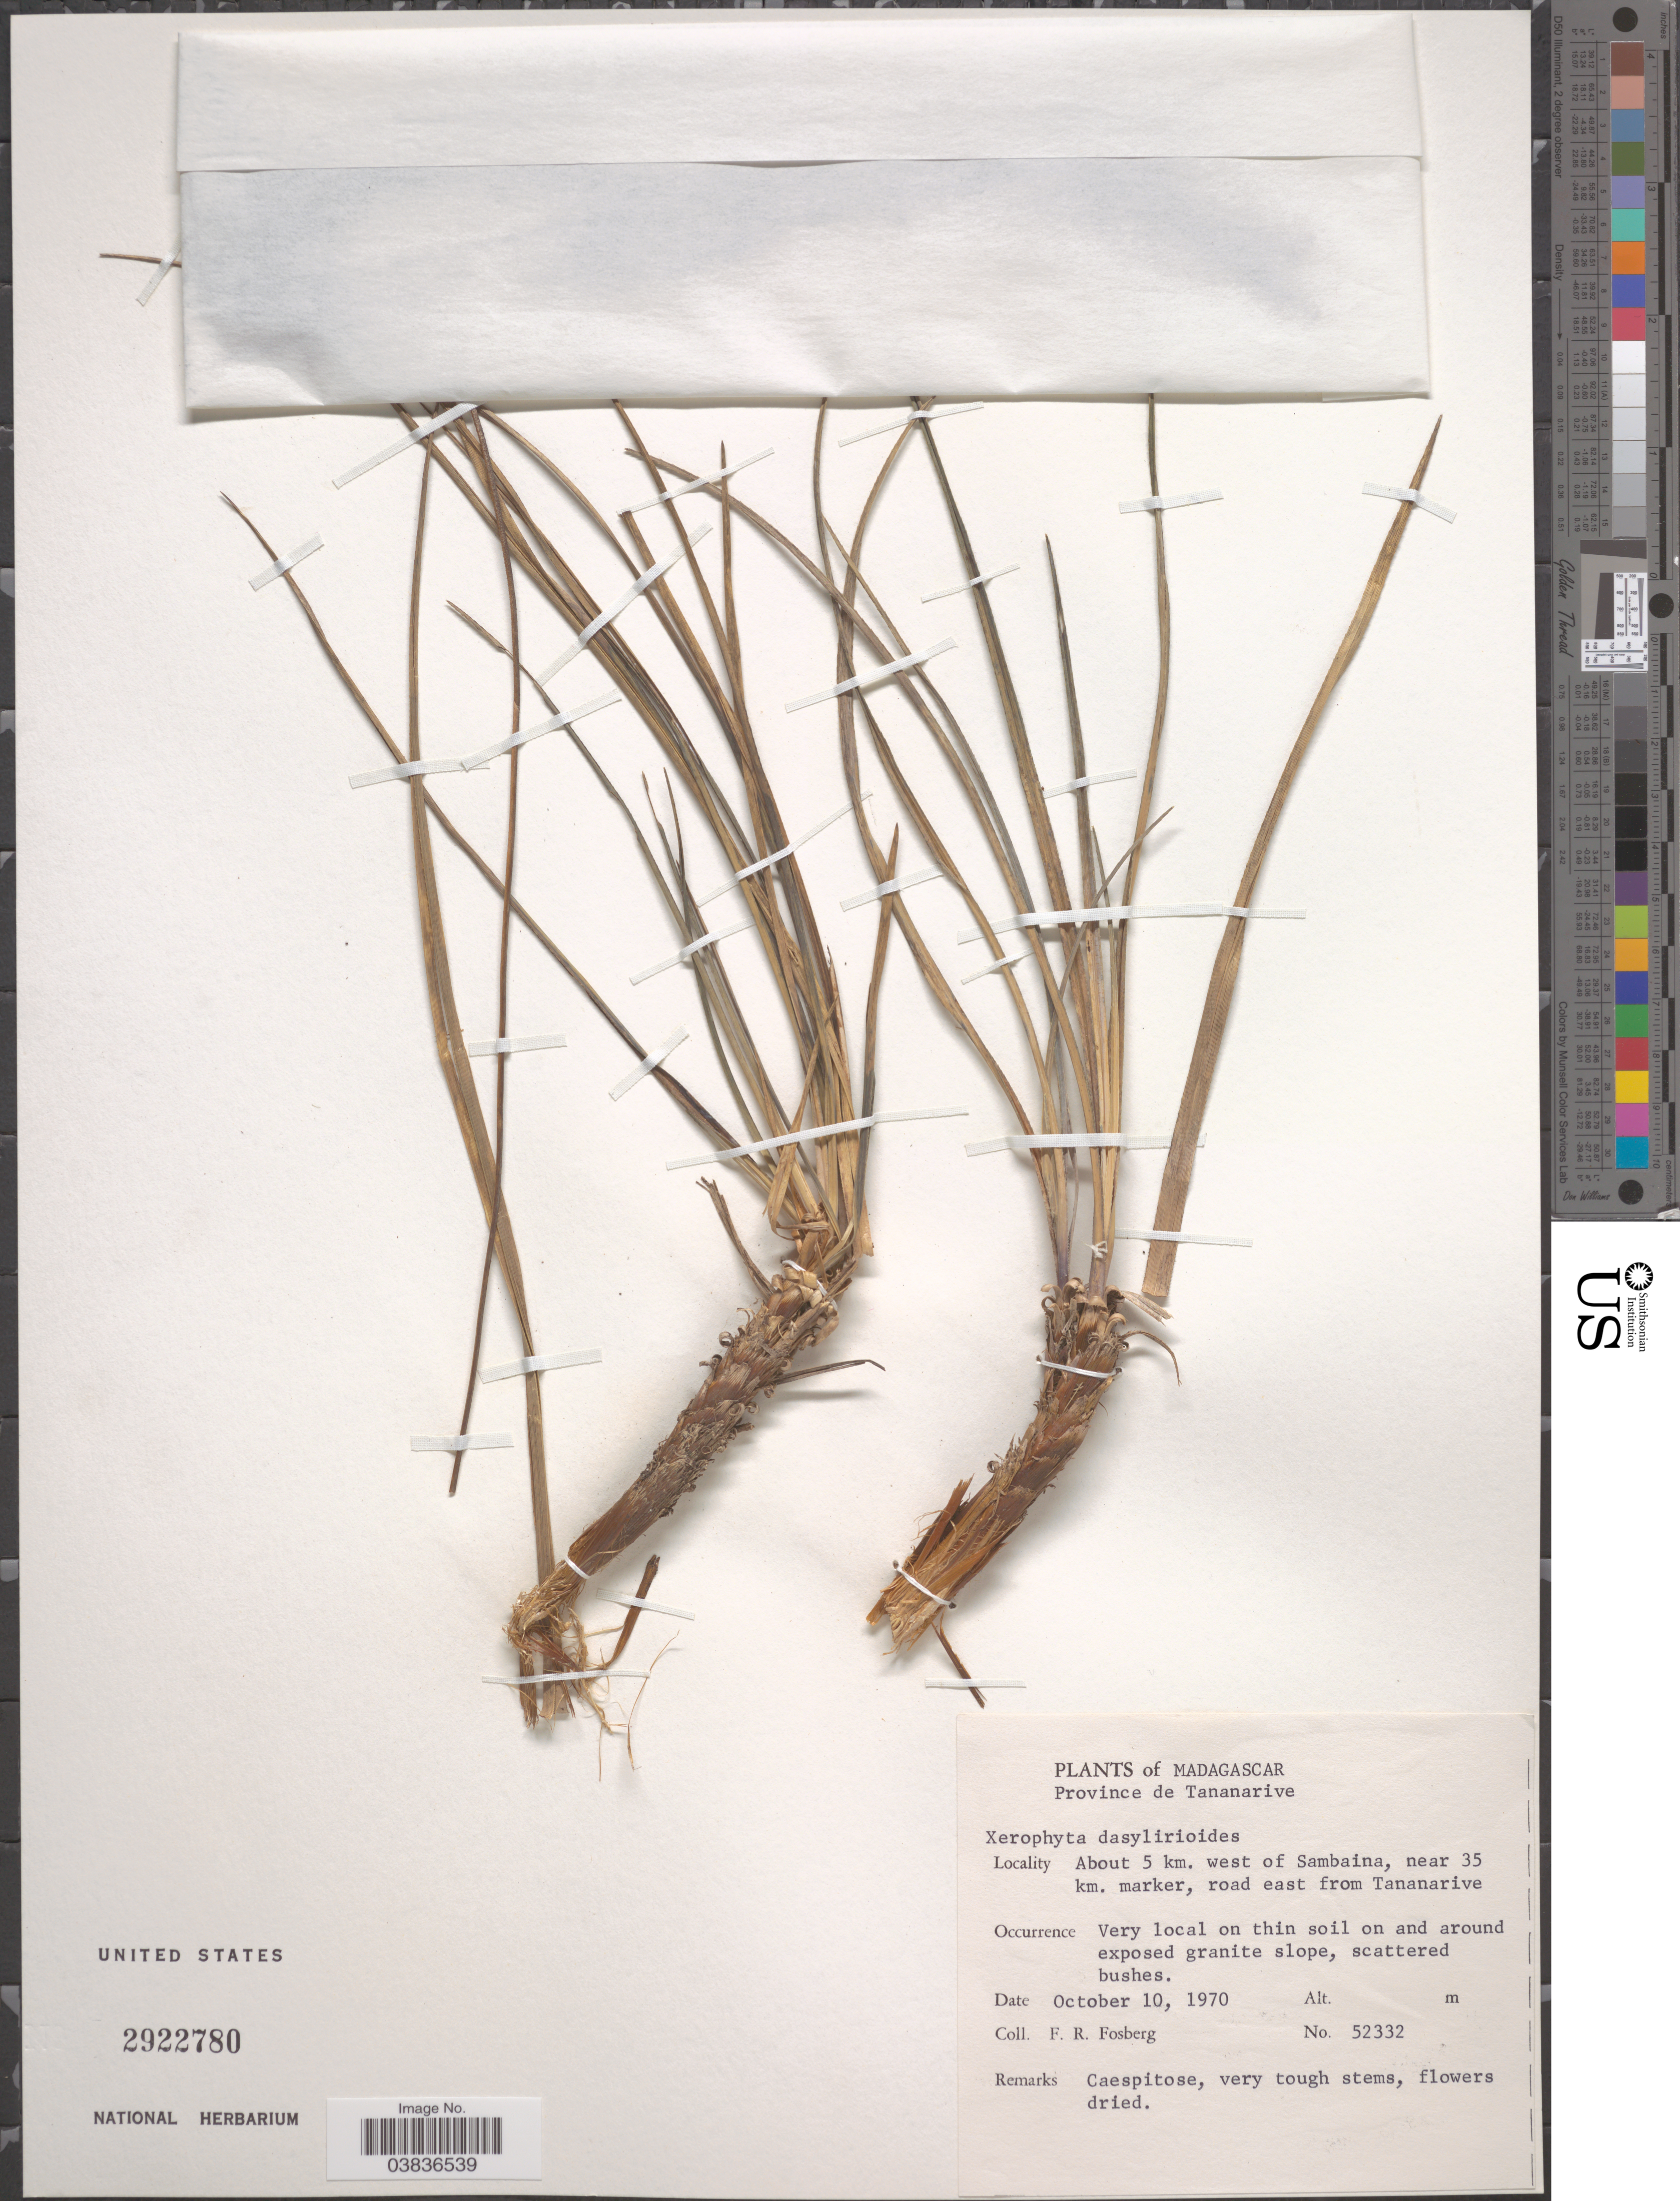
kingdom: Plantae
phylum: Tracheophyta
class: Liliopsida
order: Pandanales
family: Velloziaceae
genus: Xerophyta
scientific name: Xerophyta dasylirioides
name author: Baker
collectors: F. R. Fosberg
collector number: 52332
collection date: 1970-10-10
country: Madagascar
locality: Province de Tananarive. About 5 km. west of Sambaina, near 35 km. marker, road east from Tananarive.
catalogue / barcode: US 2922780